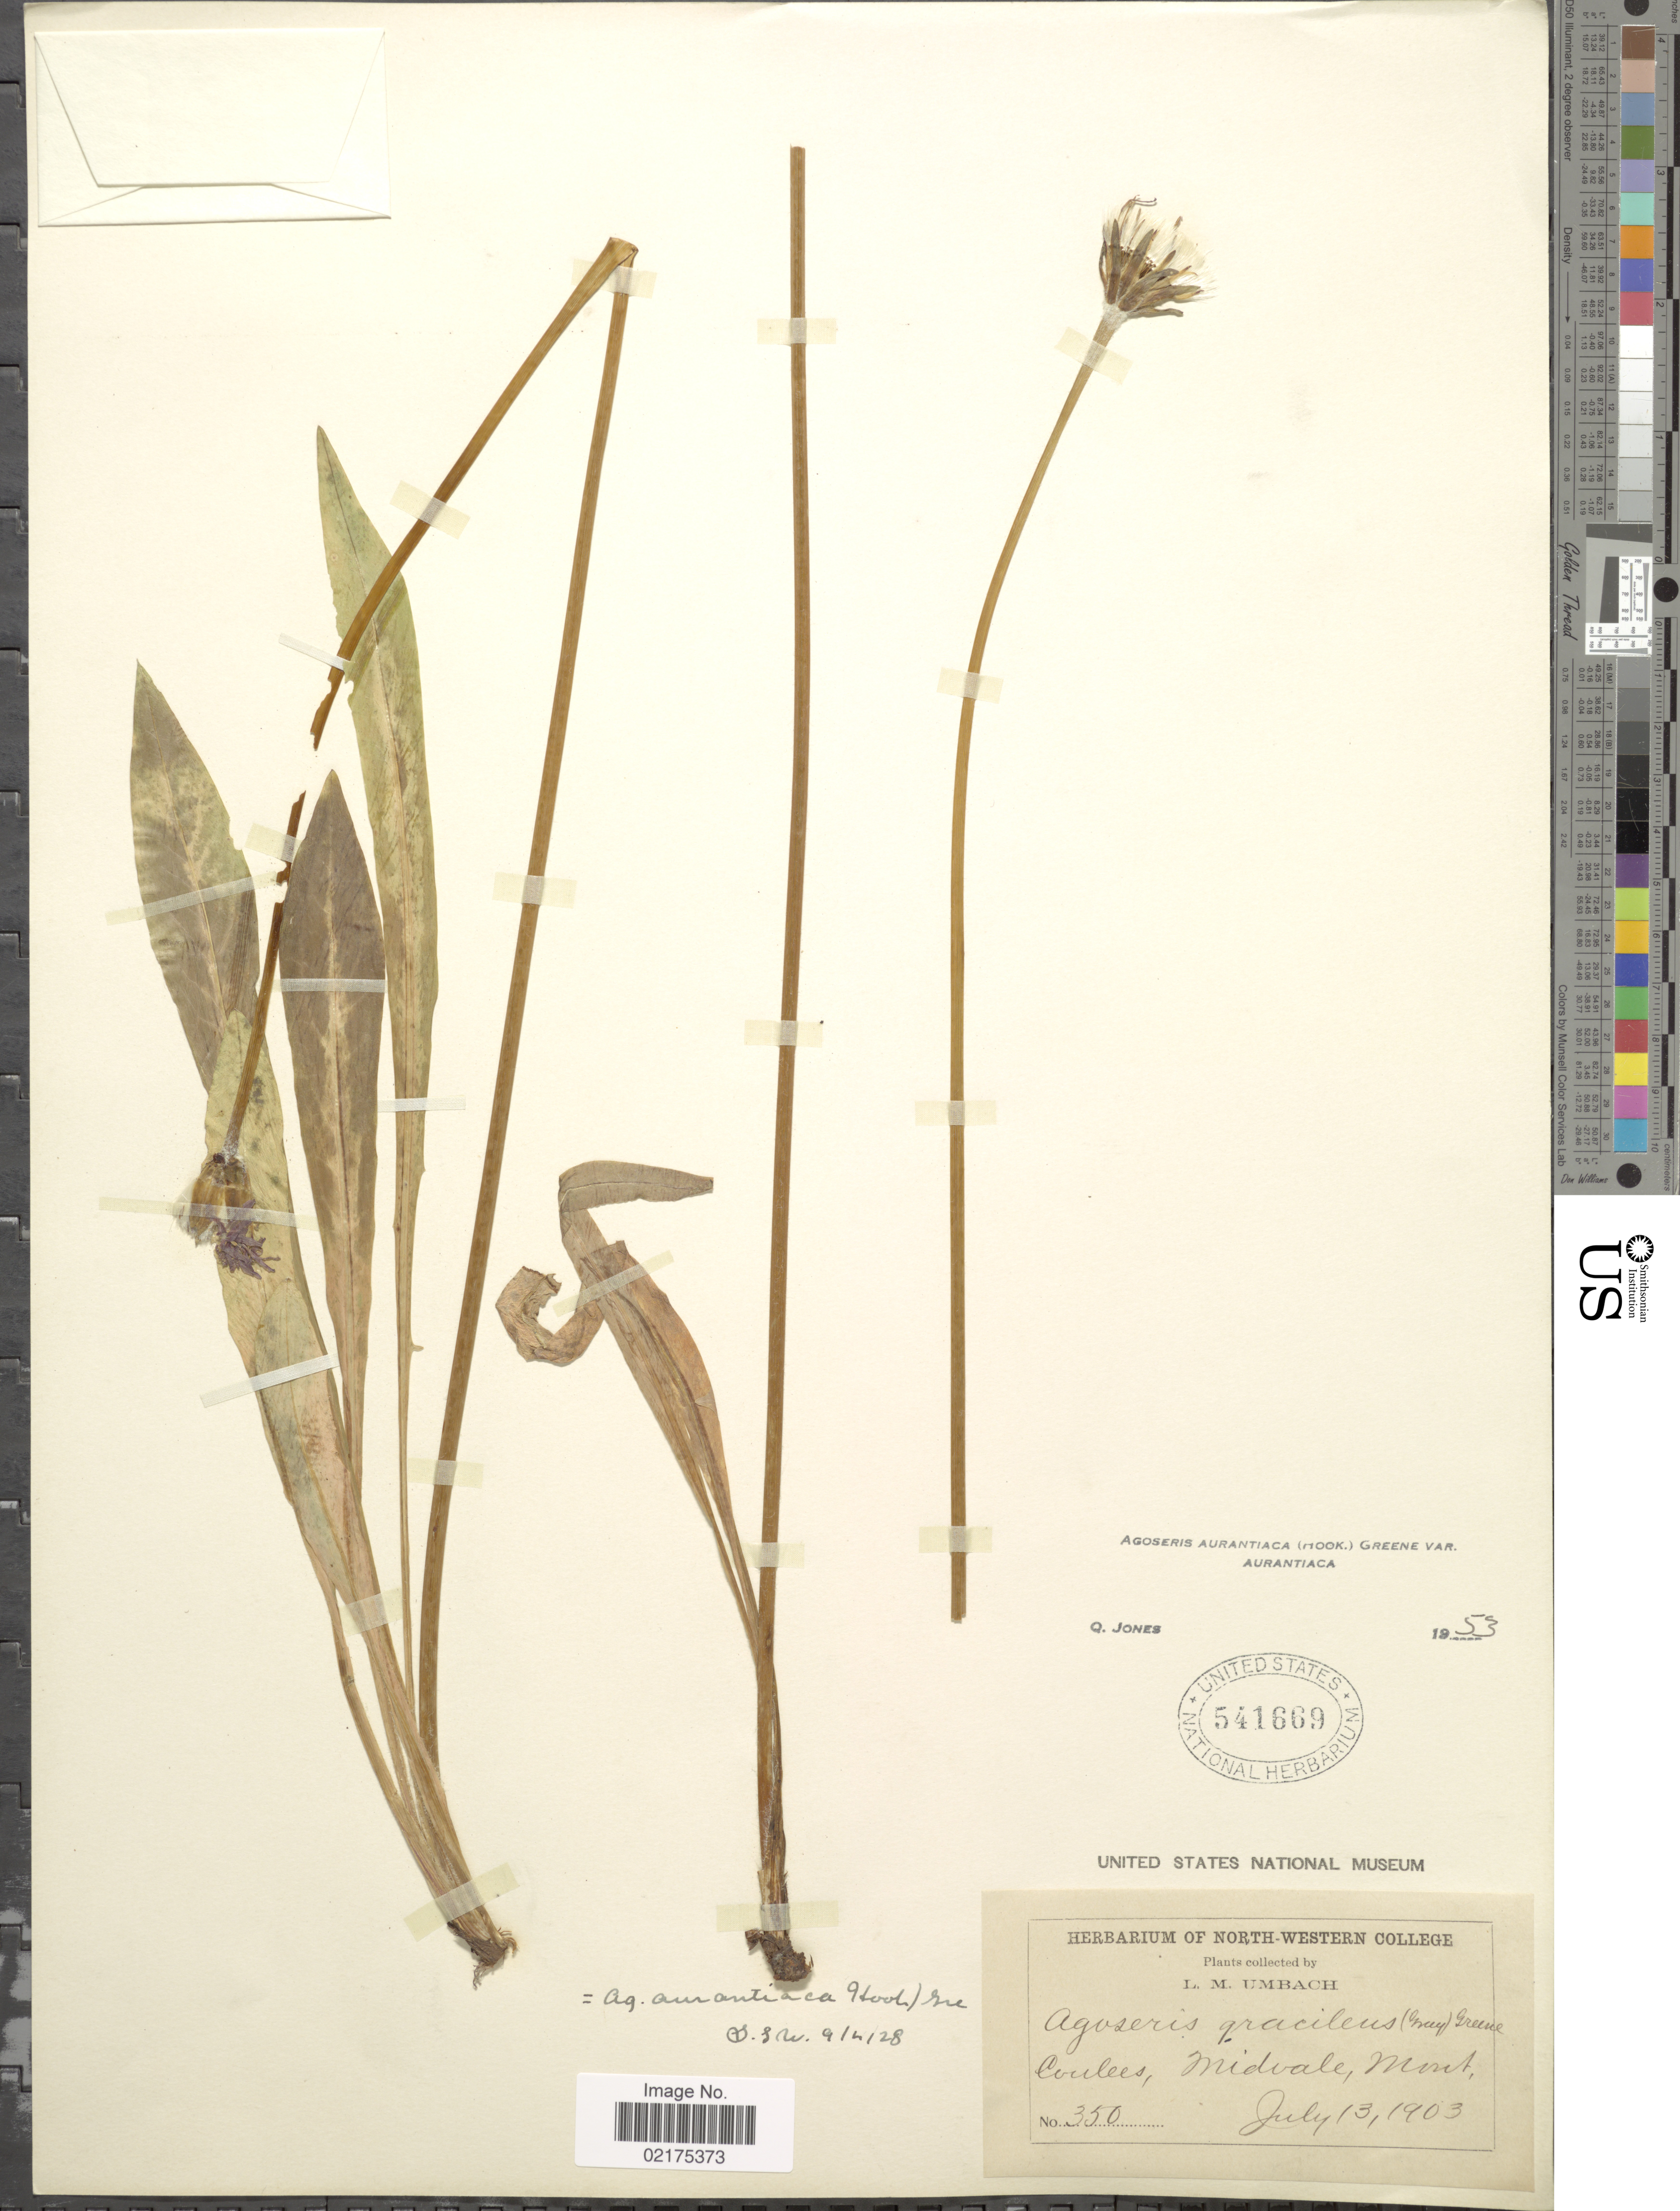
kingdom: Plantae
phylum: Tracheophyta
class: Magnoliopsida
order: Asterales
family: Asteraceae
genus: Agoseris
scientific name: Agoseris aurantiaca var. aurantiaca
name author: (Hook.) Greene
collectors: L. M. Umbach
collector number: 350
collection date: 1903-07-13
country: United States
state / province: Montana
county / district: Lincoln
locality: Coules, Midvale, Mont.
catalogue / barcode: US 541669